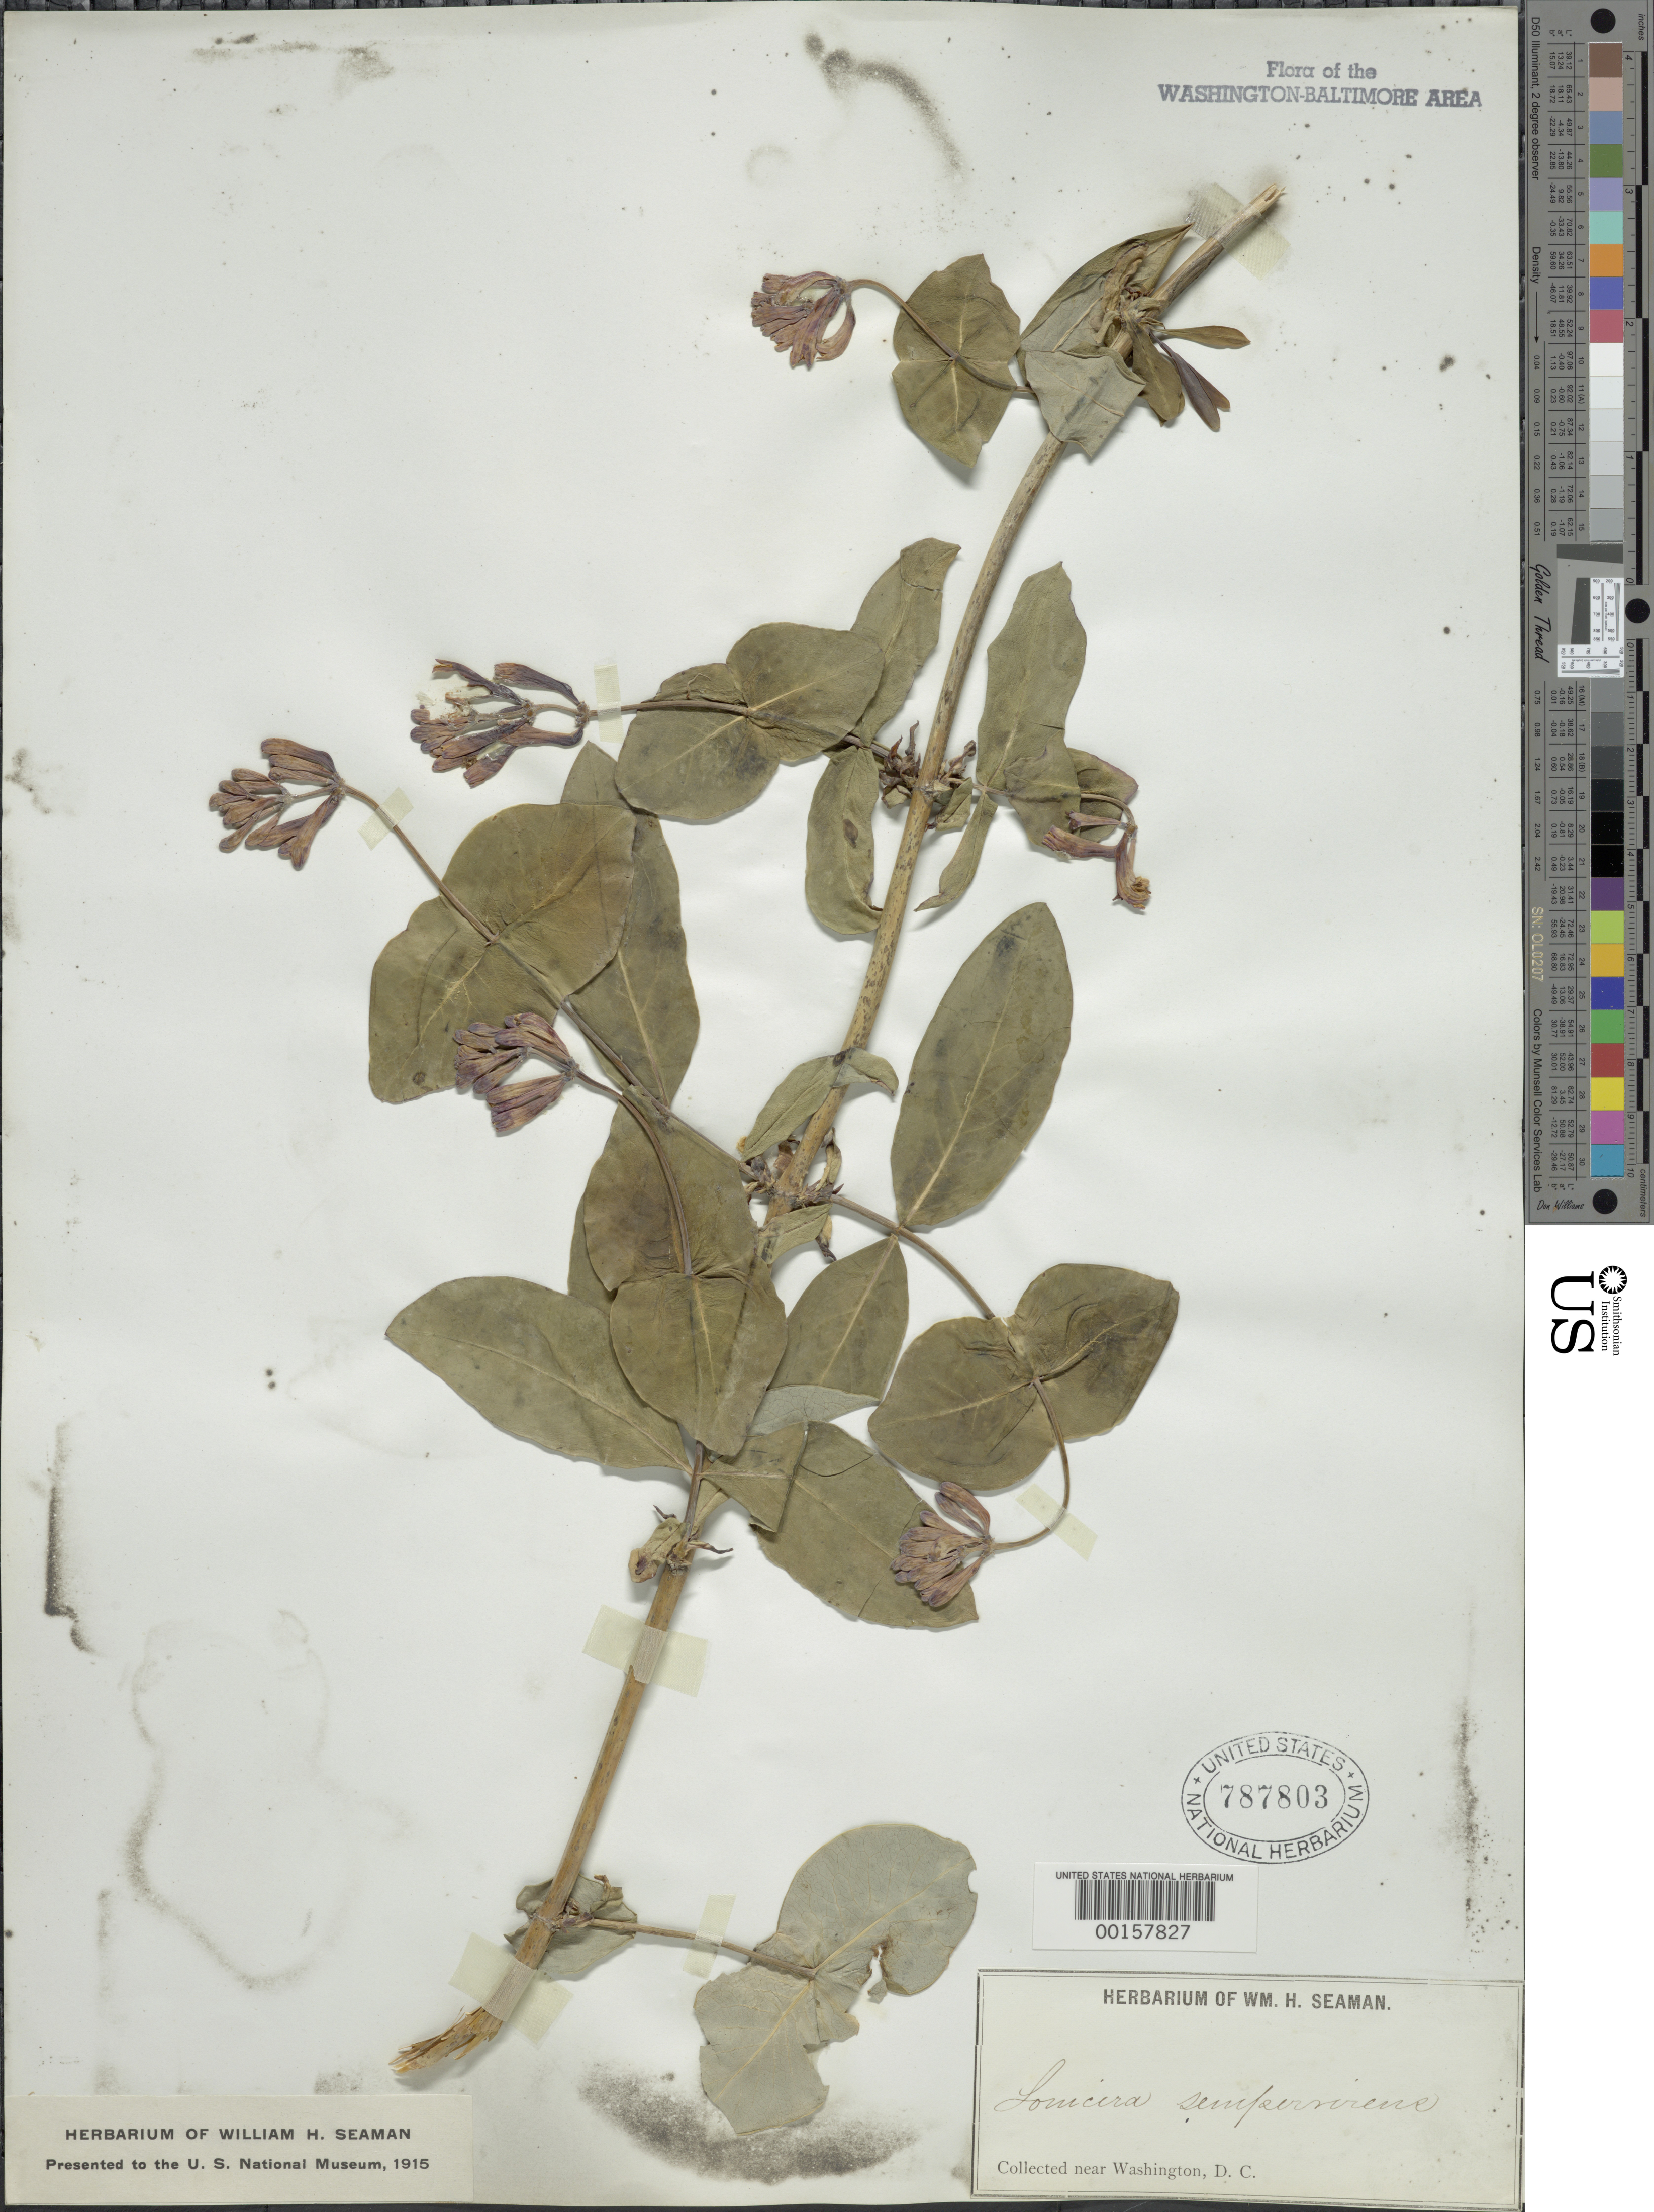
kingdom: Plantae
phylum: Tracheophyta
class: Magnoliopsida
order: Dipsacales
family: Caprifoliaceae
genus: Lonicera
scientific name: Lonicera sempervirens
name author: L.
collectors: W. Seaman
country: United States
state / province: District of Columbia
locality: Vicinity of Washington, DC.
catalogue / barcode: US 787803